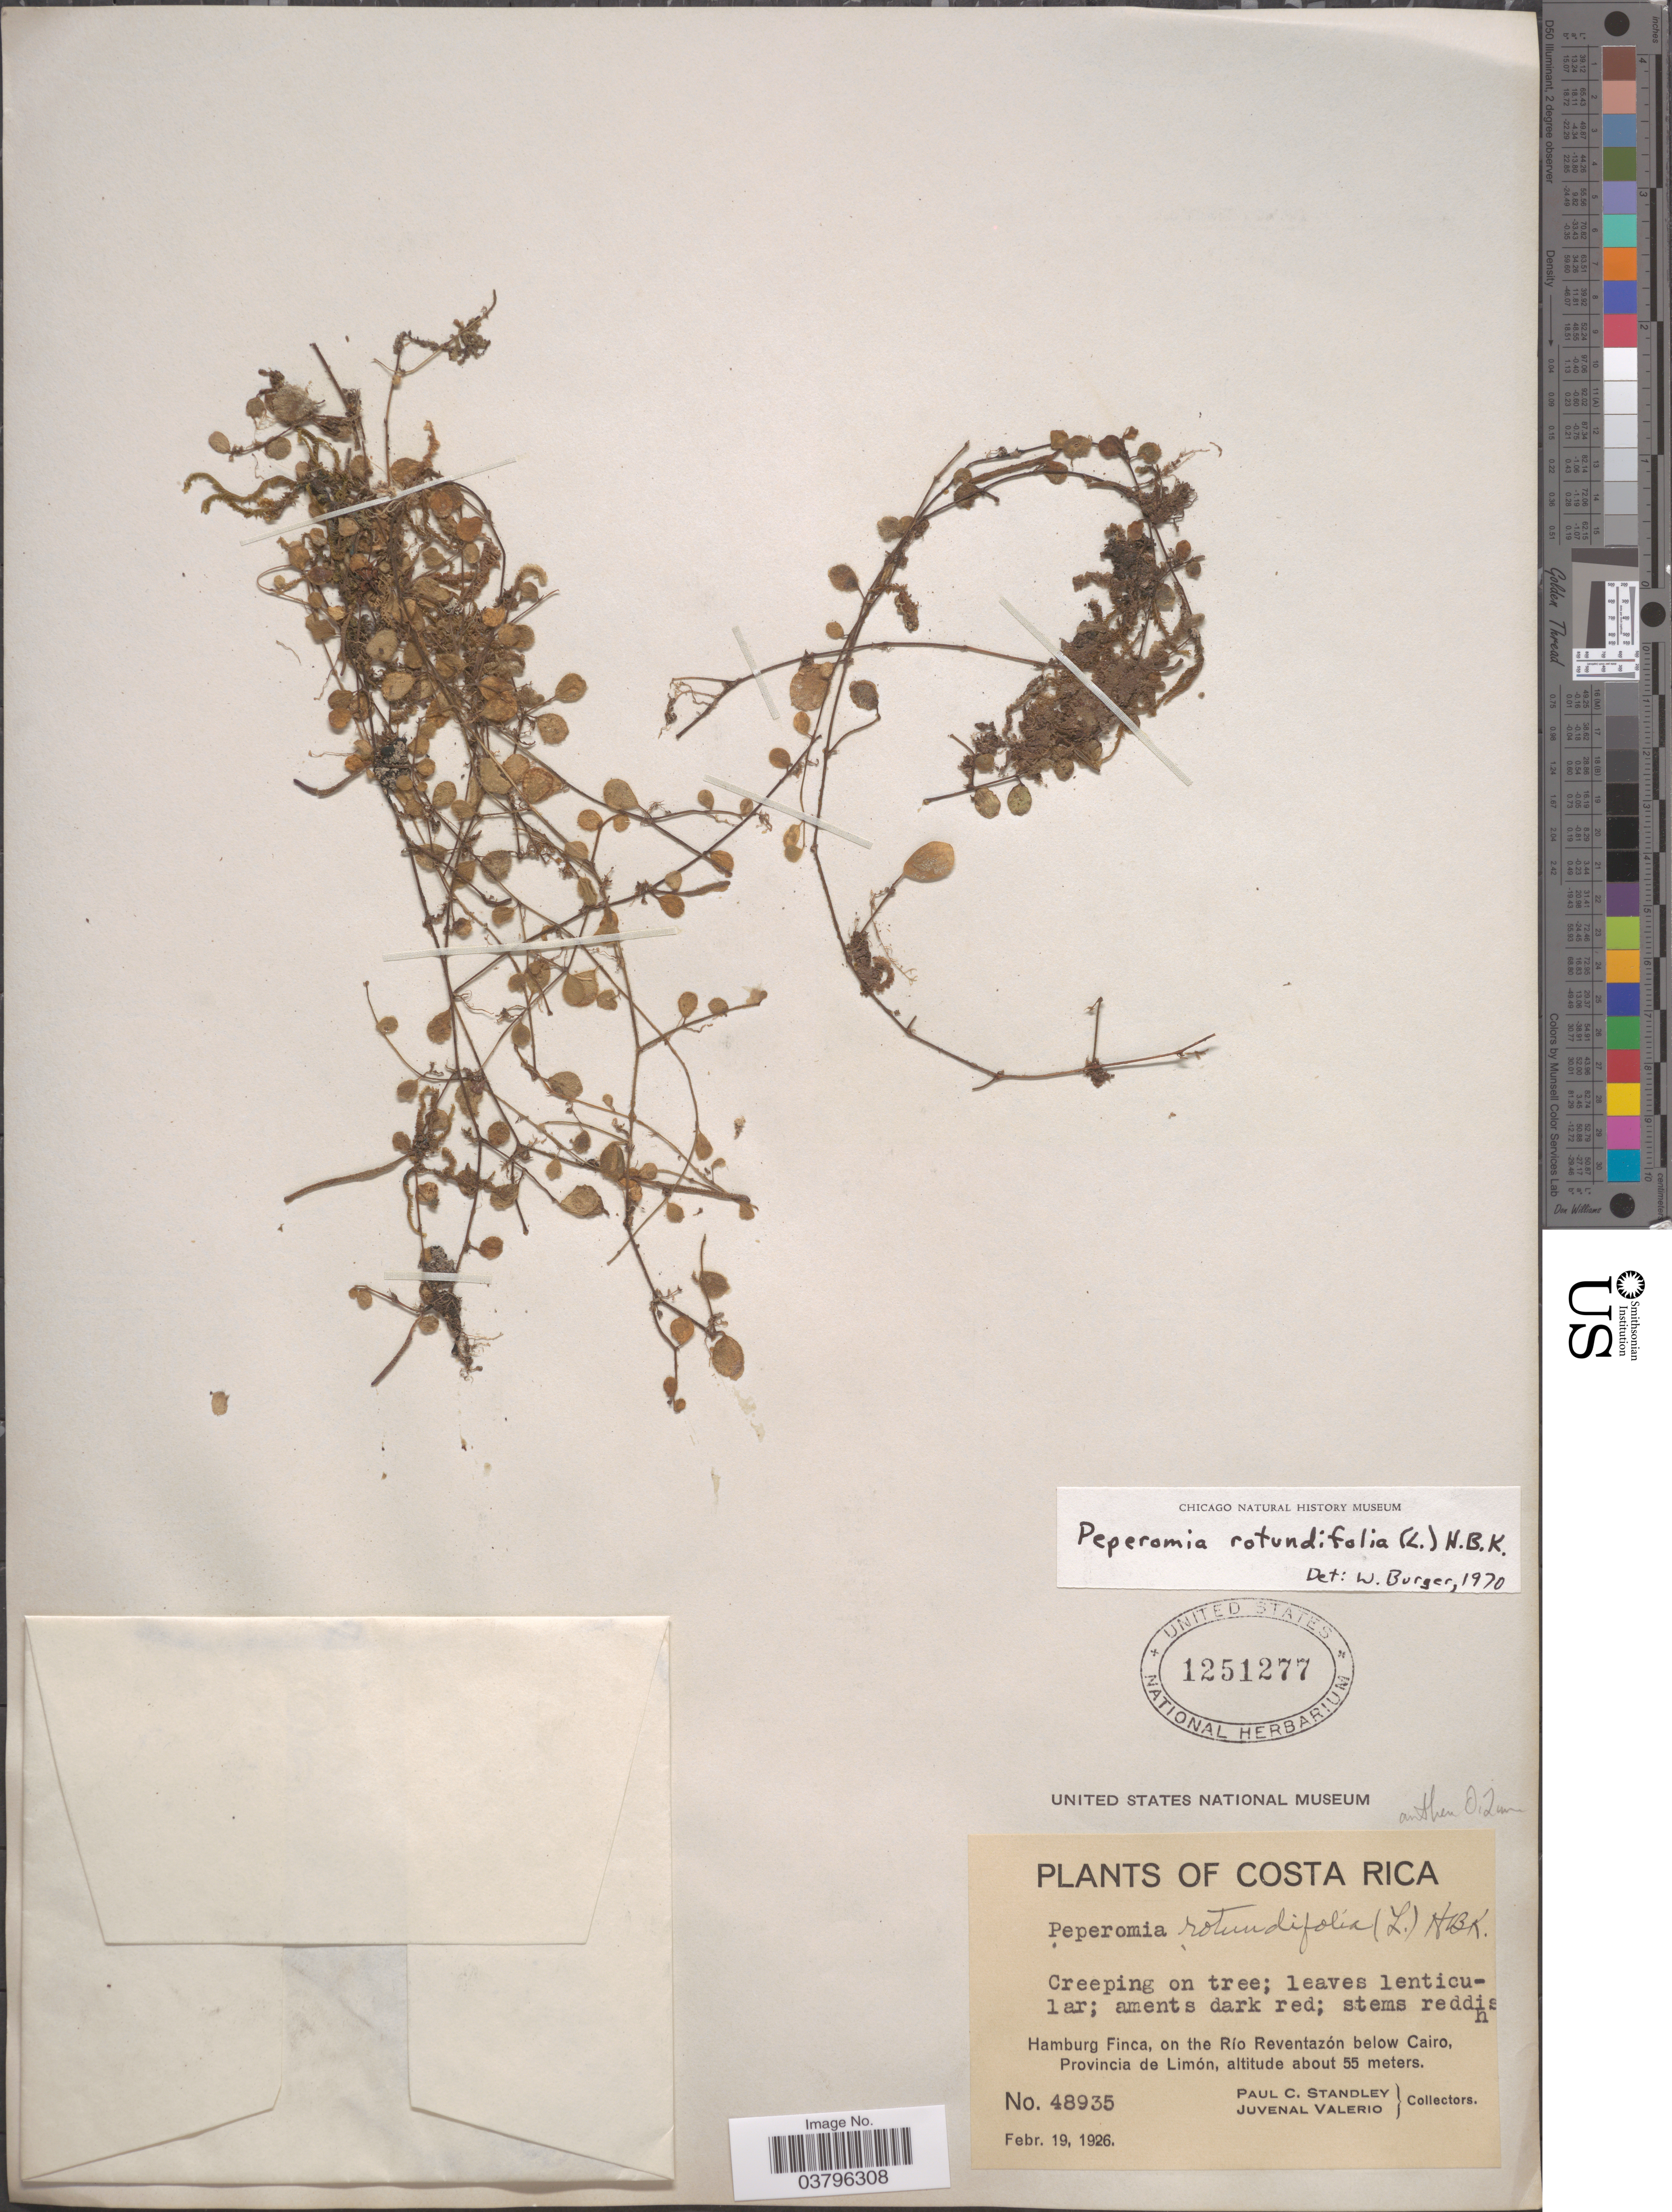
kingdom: Plantae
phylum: Tracheophyta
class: Magnoliopsida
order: Piperales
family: Piperaceae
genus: Peperomia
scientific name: Peperomia rotundifolia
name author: (L.) Kunth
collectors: P. C. Standley & J. Valerio R.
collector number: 48935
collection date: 1926-02-19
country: Costa Rica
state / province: Limón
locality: Hamburg Finca, on the Río Reventazón below Cairo.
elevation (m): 55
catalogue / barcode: US 1251277